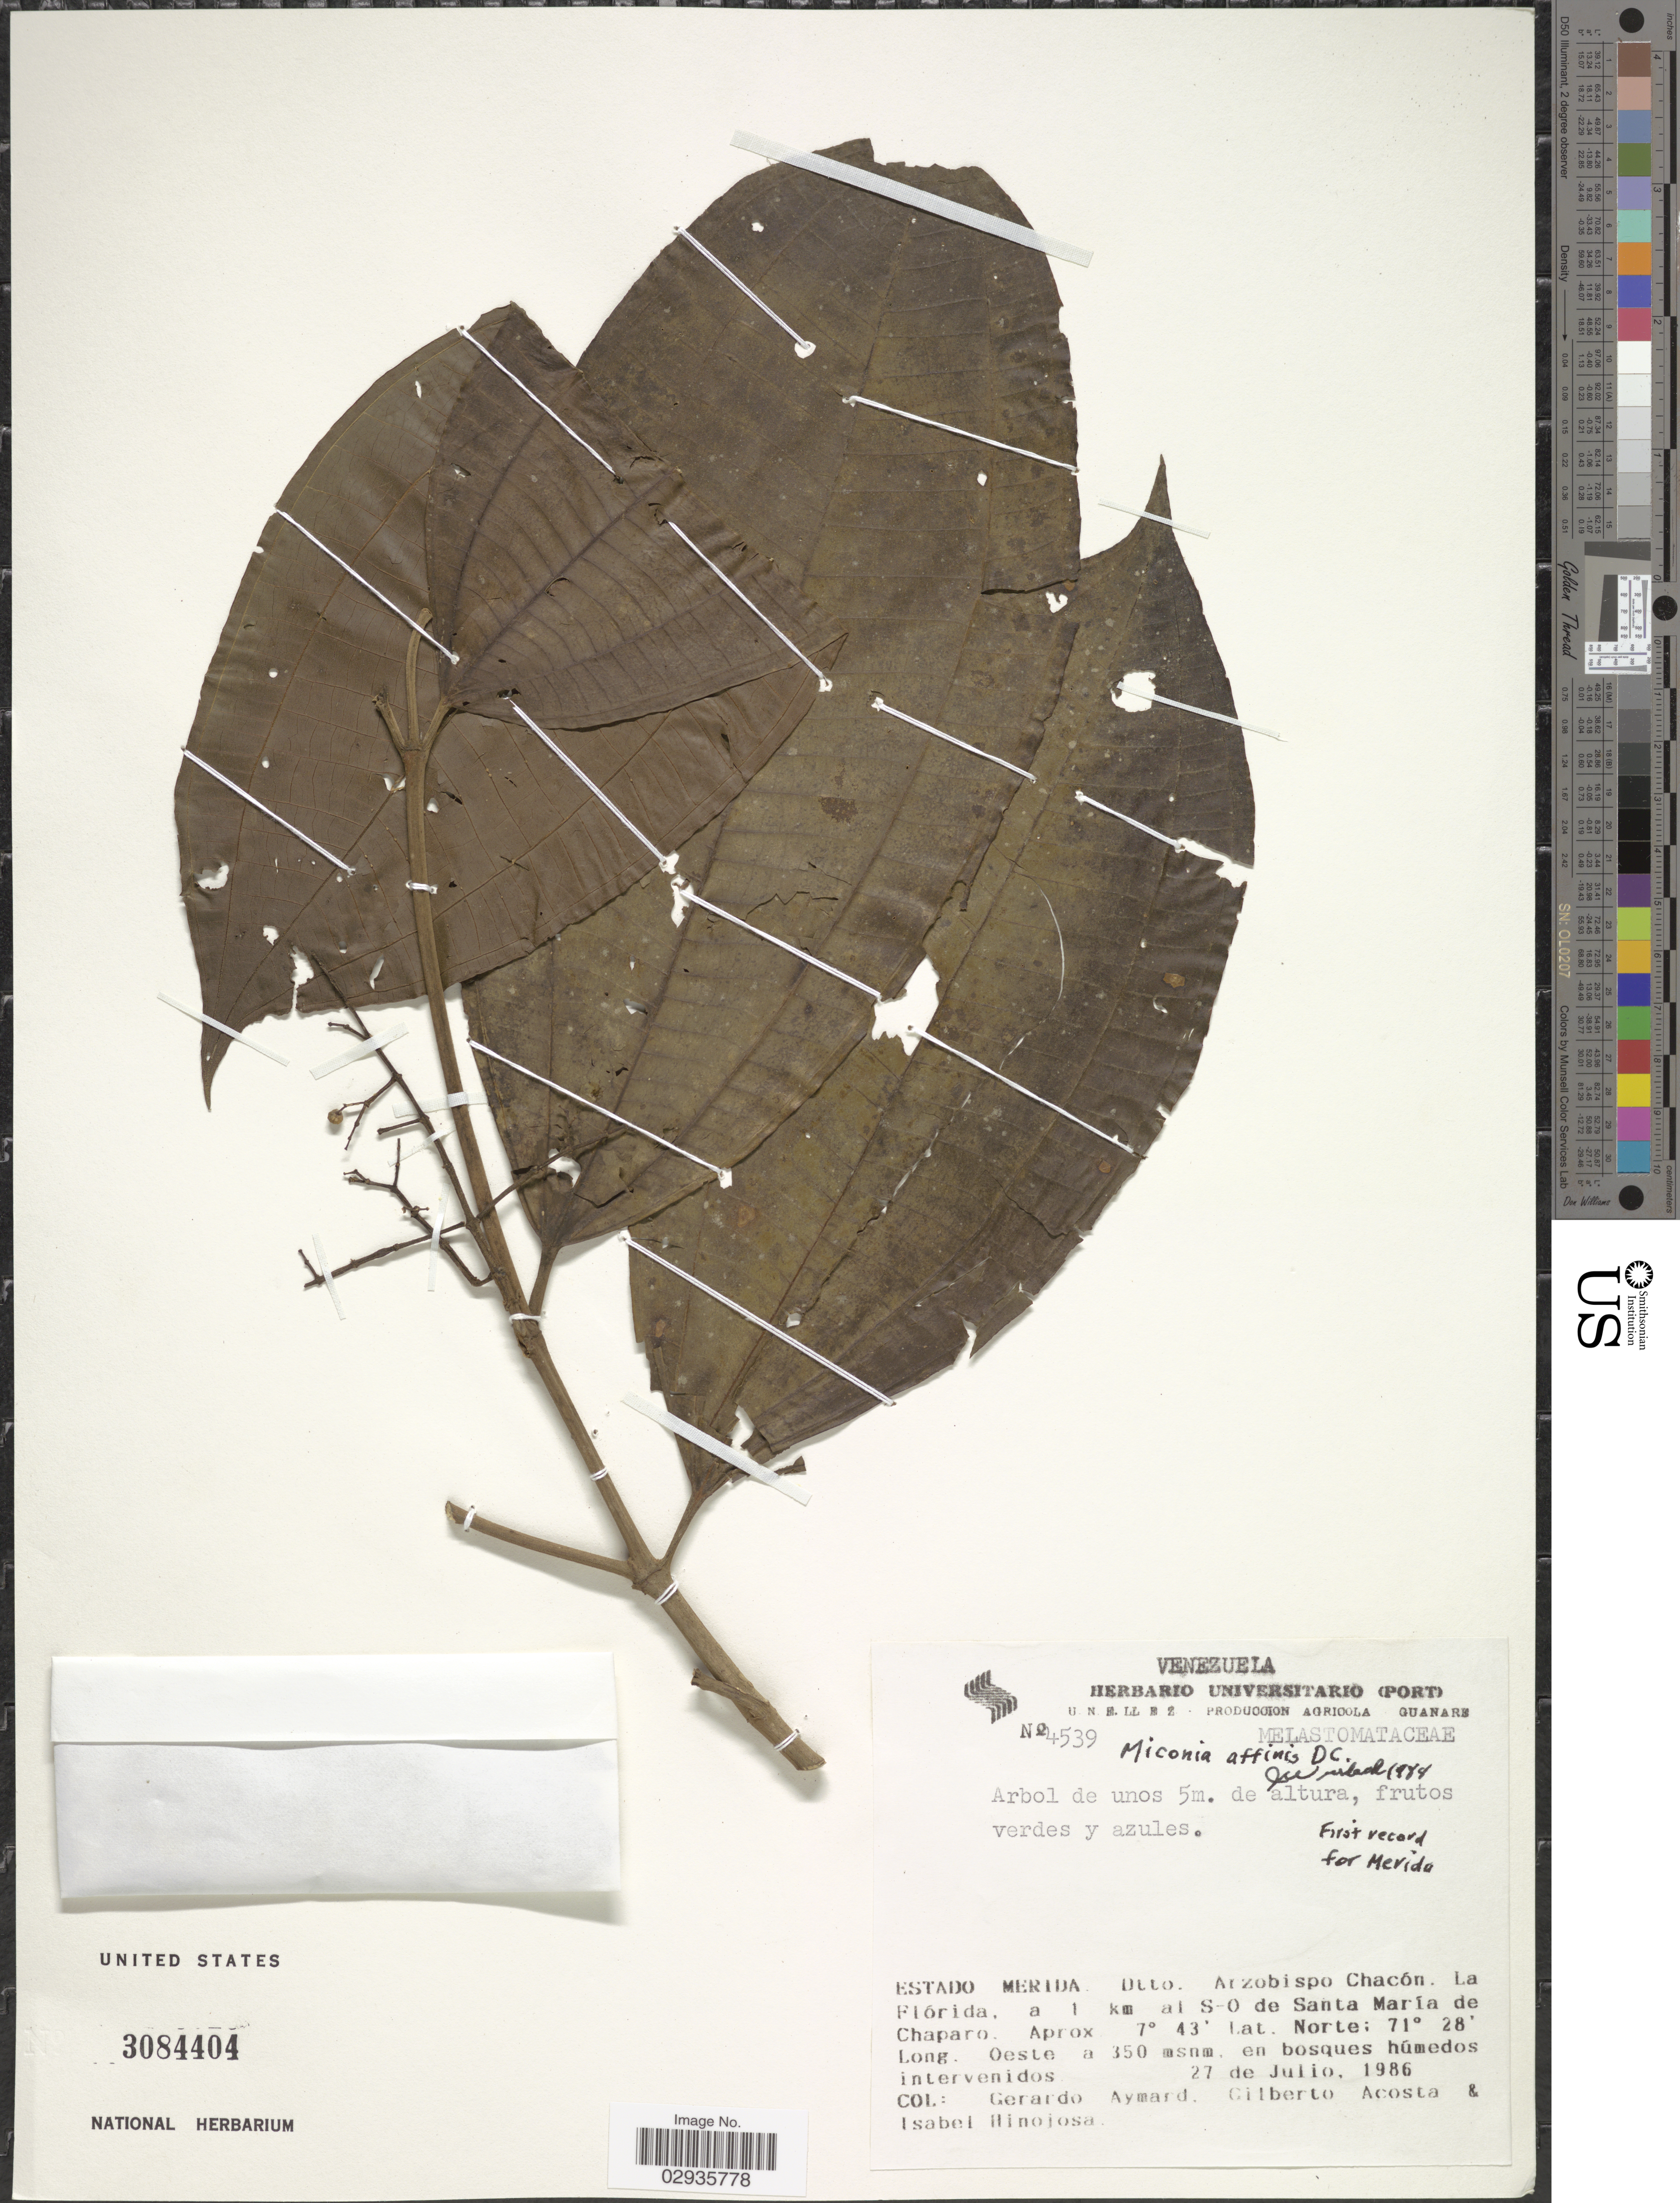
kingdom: Plantae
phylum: Tracheophyta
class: Magnoliopsida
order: Myrtales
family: Melastomataceae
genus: Miconia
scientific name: Miconia affinis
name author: DC.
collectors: G. A. Aymard, G. Acosta & I. Hinojosa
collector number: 4539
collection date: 1986-07-27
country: Venezuela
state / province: Mérida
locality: Dtto. Arzobispo Chacón. La Flórida, a 1 km al S-O de Santa María de Chaparo.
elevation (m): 350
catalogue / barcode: US 3084404